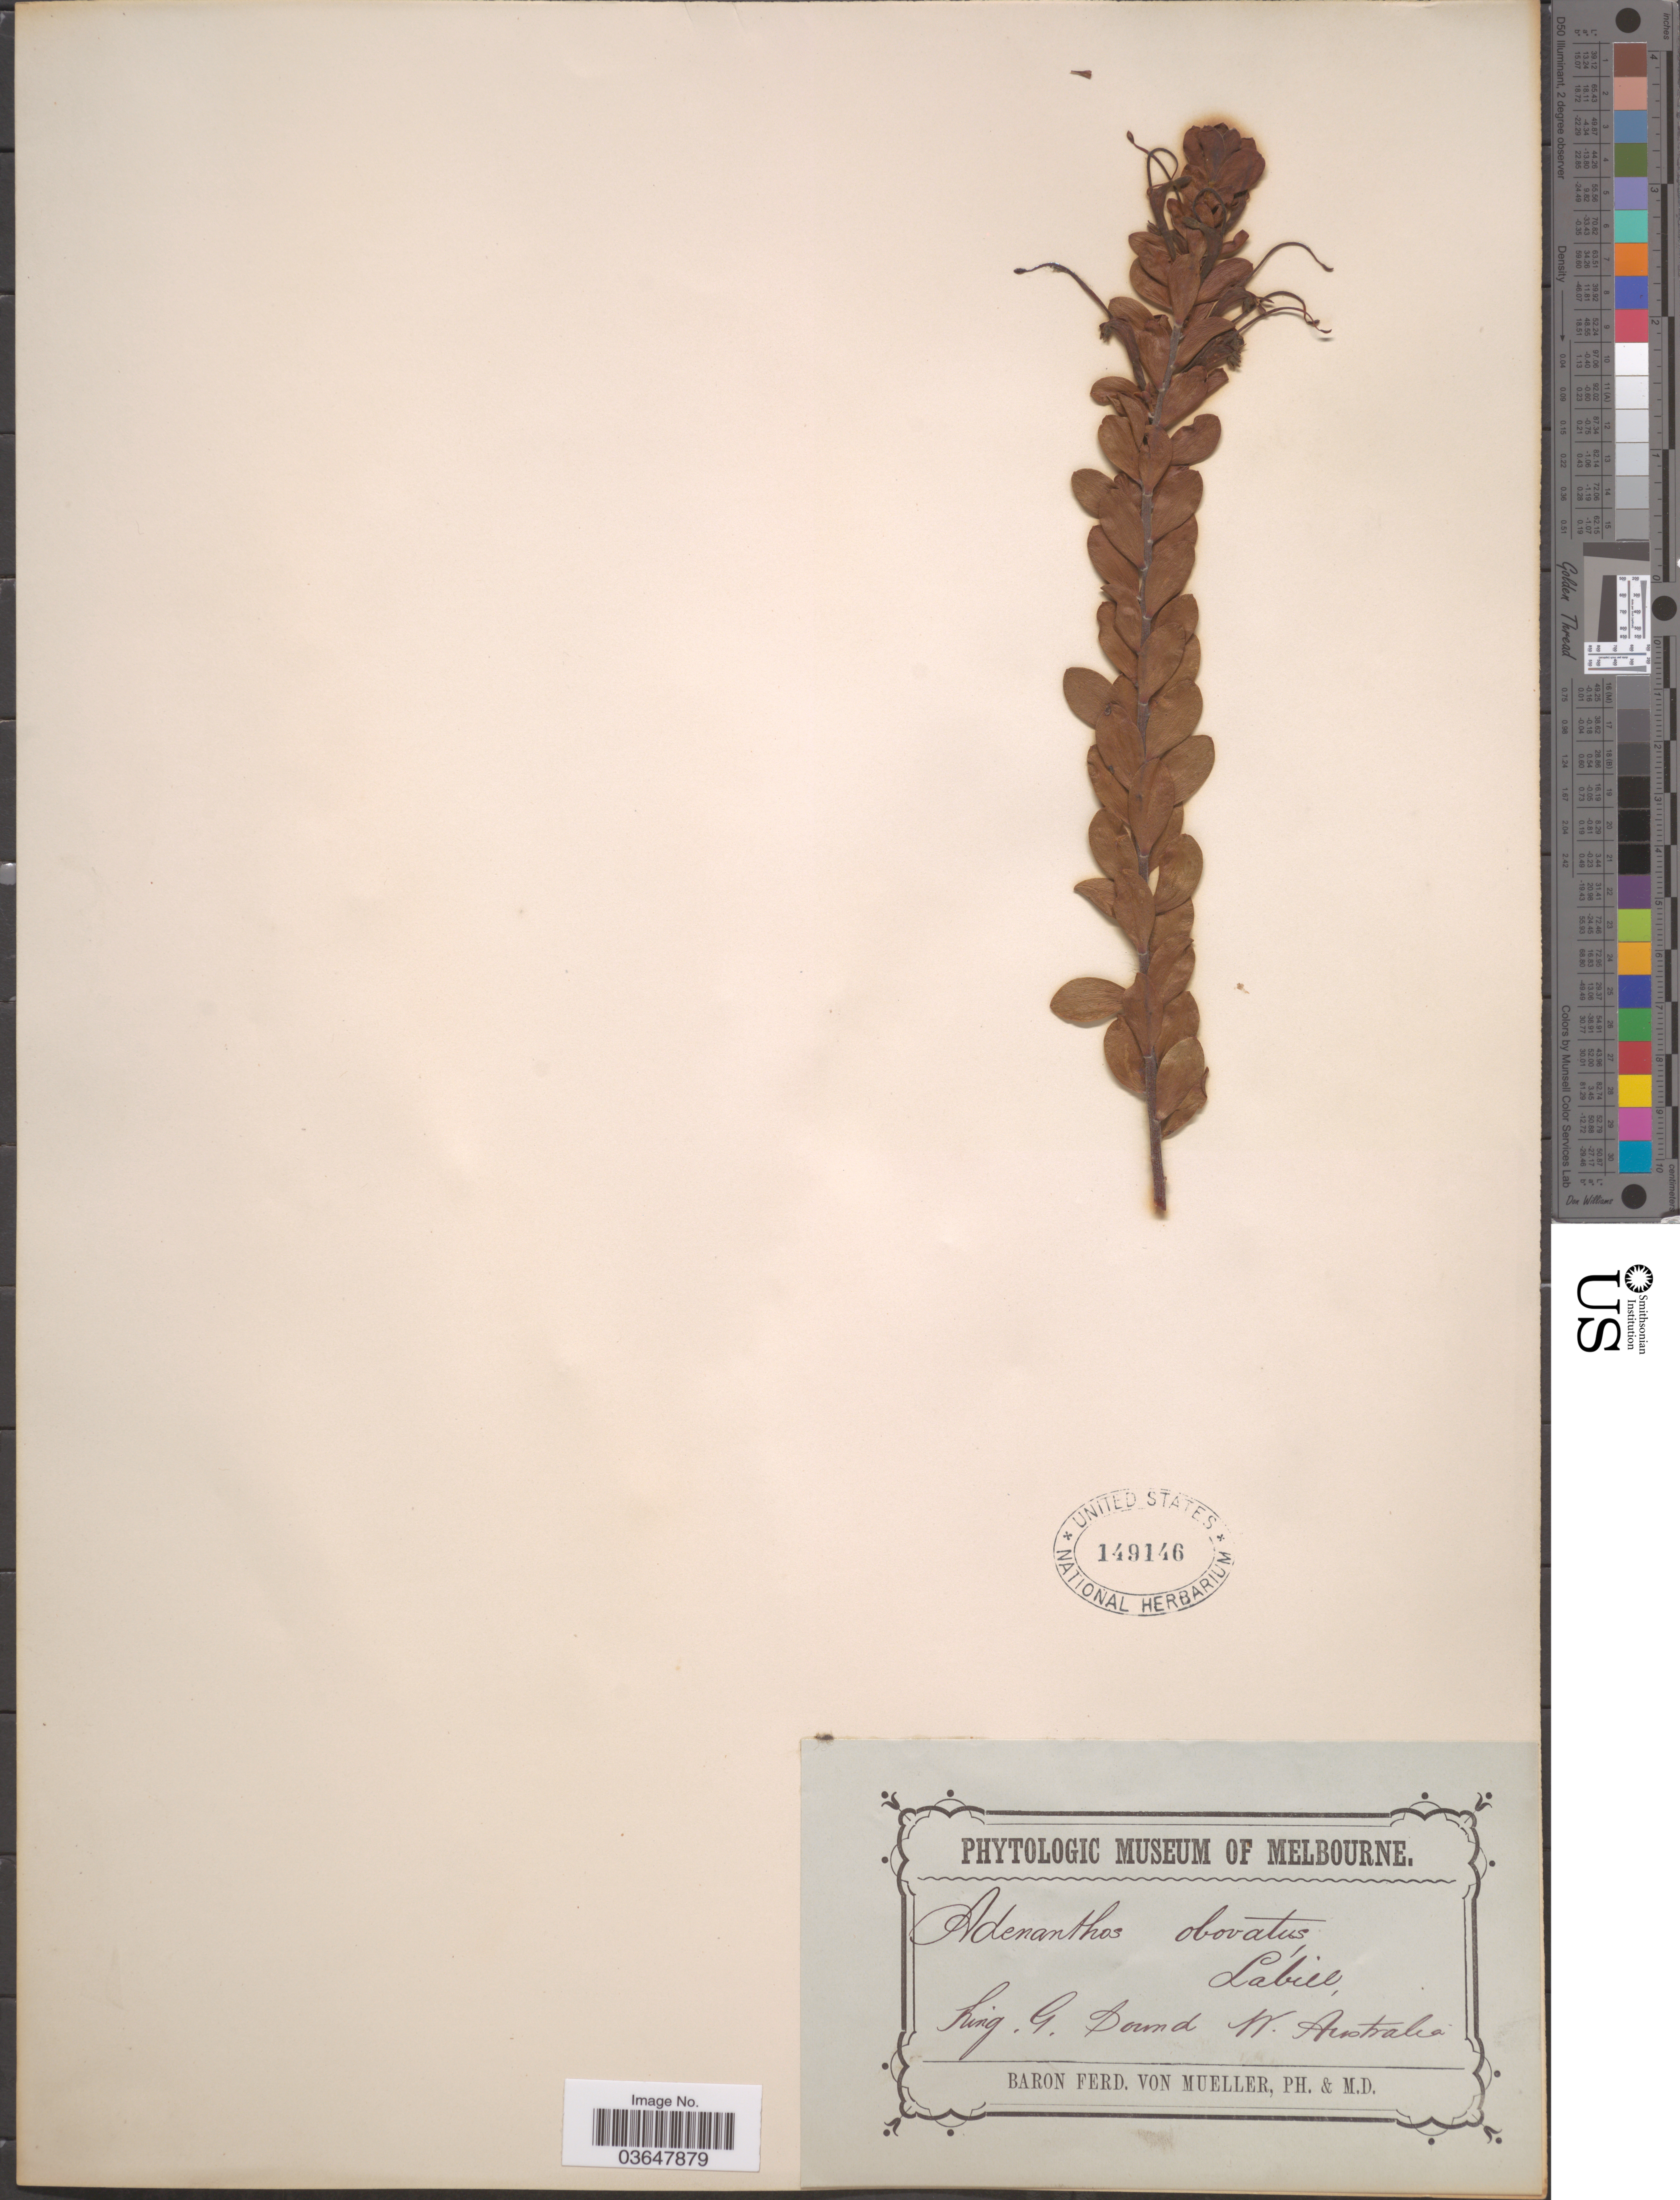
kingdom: Plantae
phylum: Tracheophyta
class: Magnoliopsida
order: Proteales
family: Proteaceae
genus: Adenanthos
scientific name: Adenanthos obovatus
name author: Labill.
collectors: F. Mueller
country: Australia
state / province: Western Australia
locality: King. G. Sound.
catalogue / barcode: US 149146